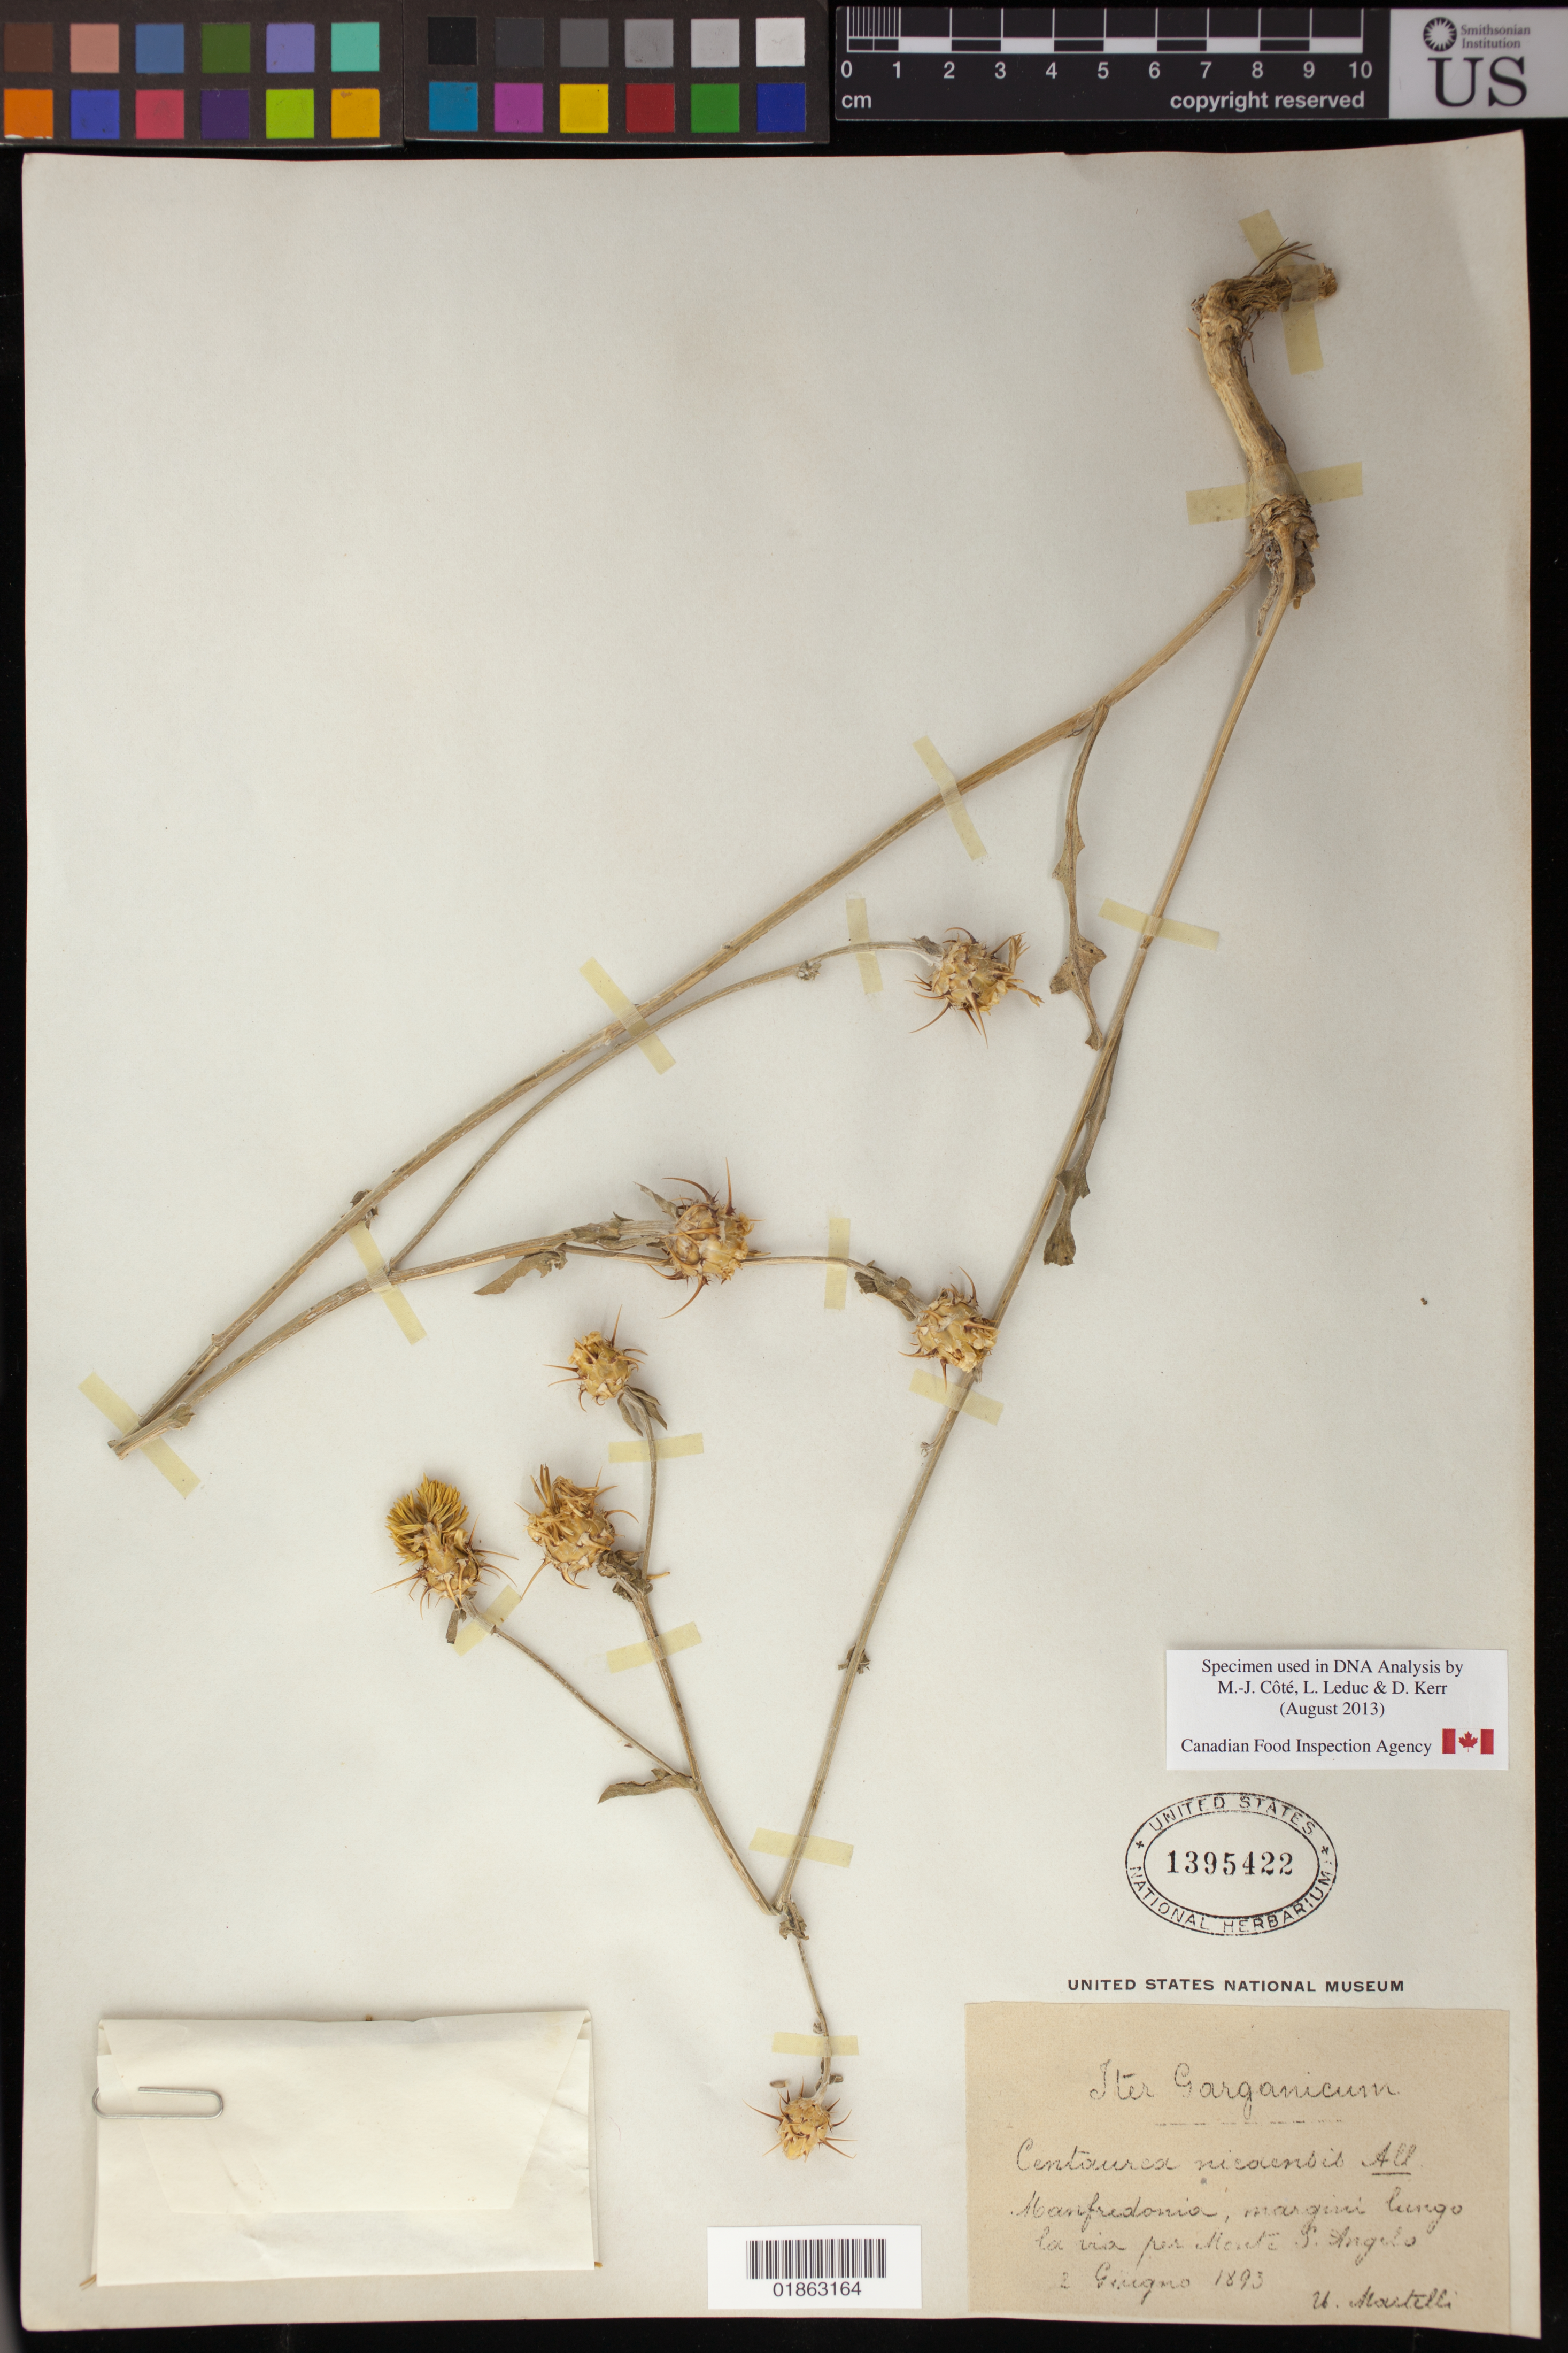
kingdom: Plantae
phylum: Tracheophyta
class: Magnoliopsida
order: Asterales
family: Asteraceae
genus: Centaurea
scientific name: Centaurea sicula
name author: L.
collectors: U. Martelli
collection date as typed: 2 Giugno1893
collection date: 1893-06-02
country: Italy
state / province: Apulia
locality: Garganicum, Manfredonia, margini lungo la via per Monte S. Angelo.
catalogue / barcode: US 1395422